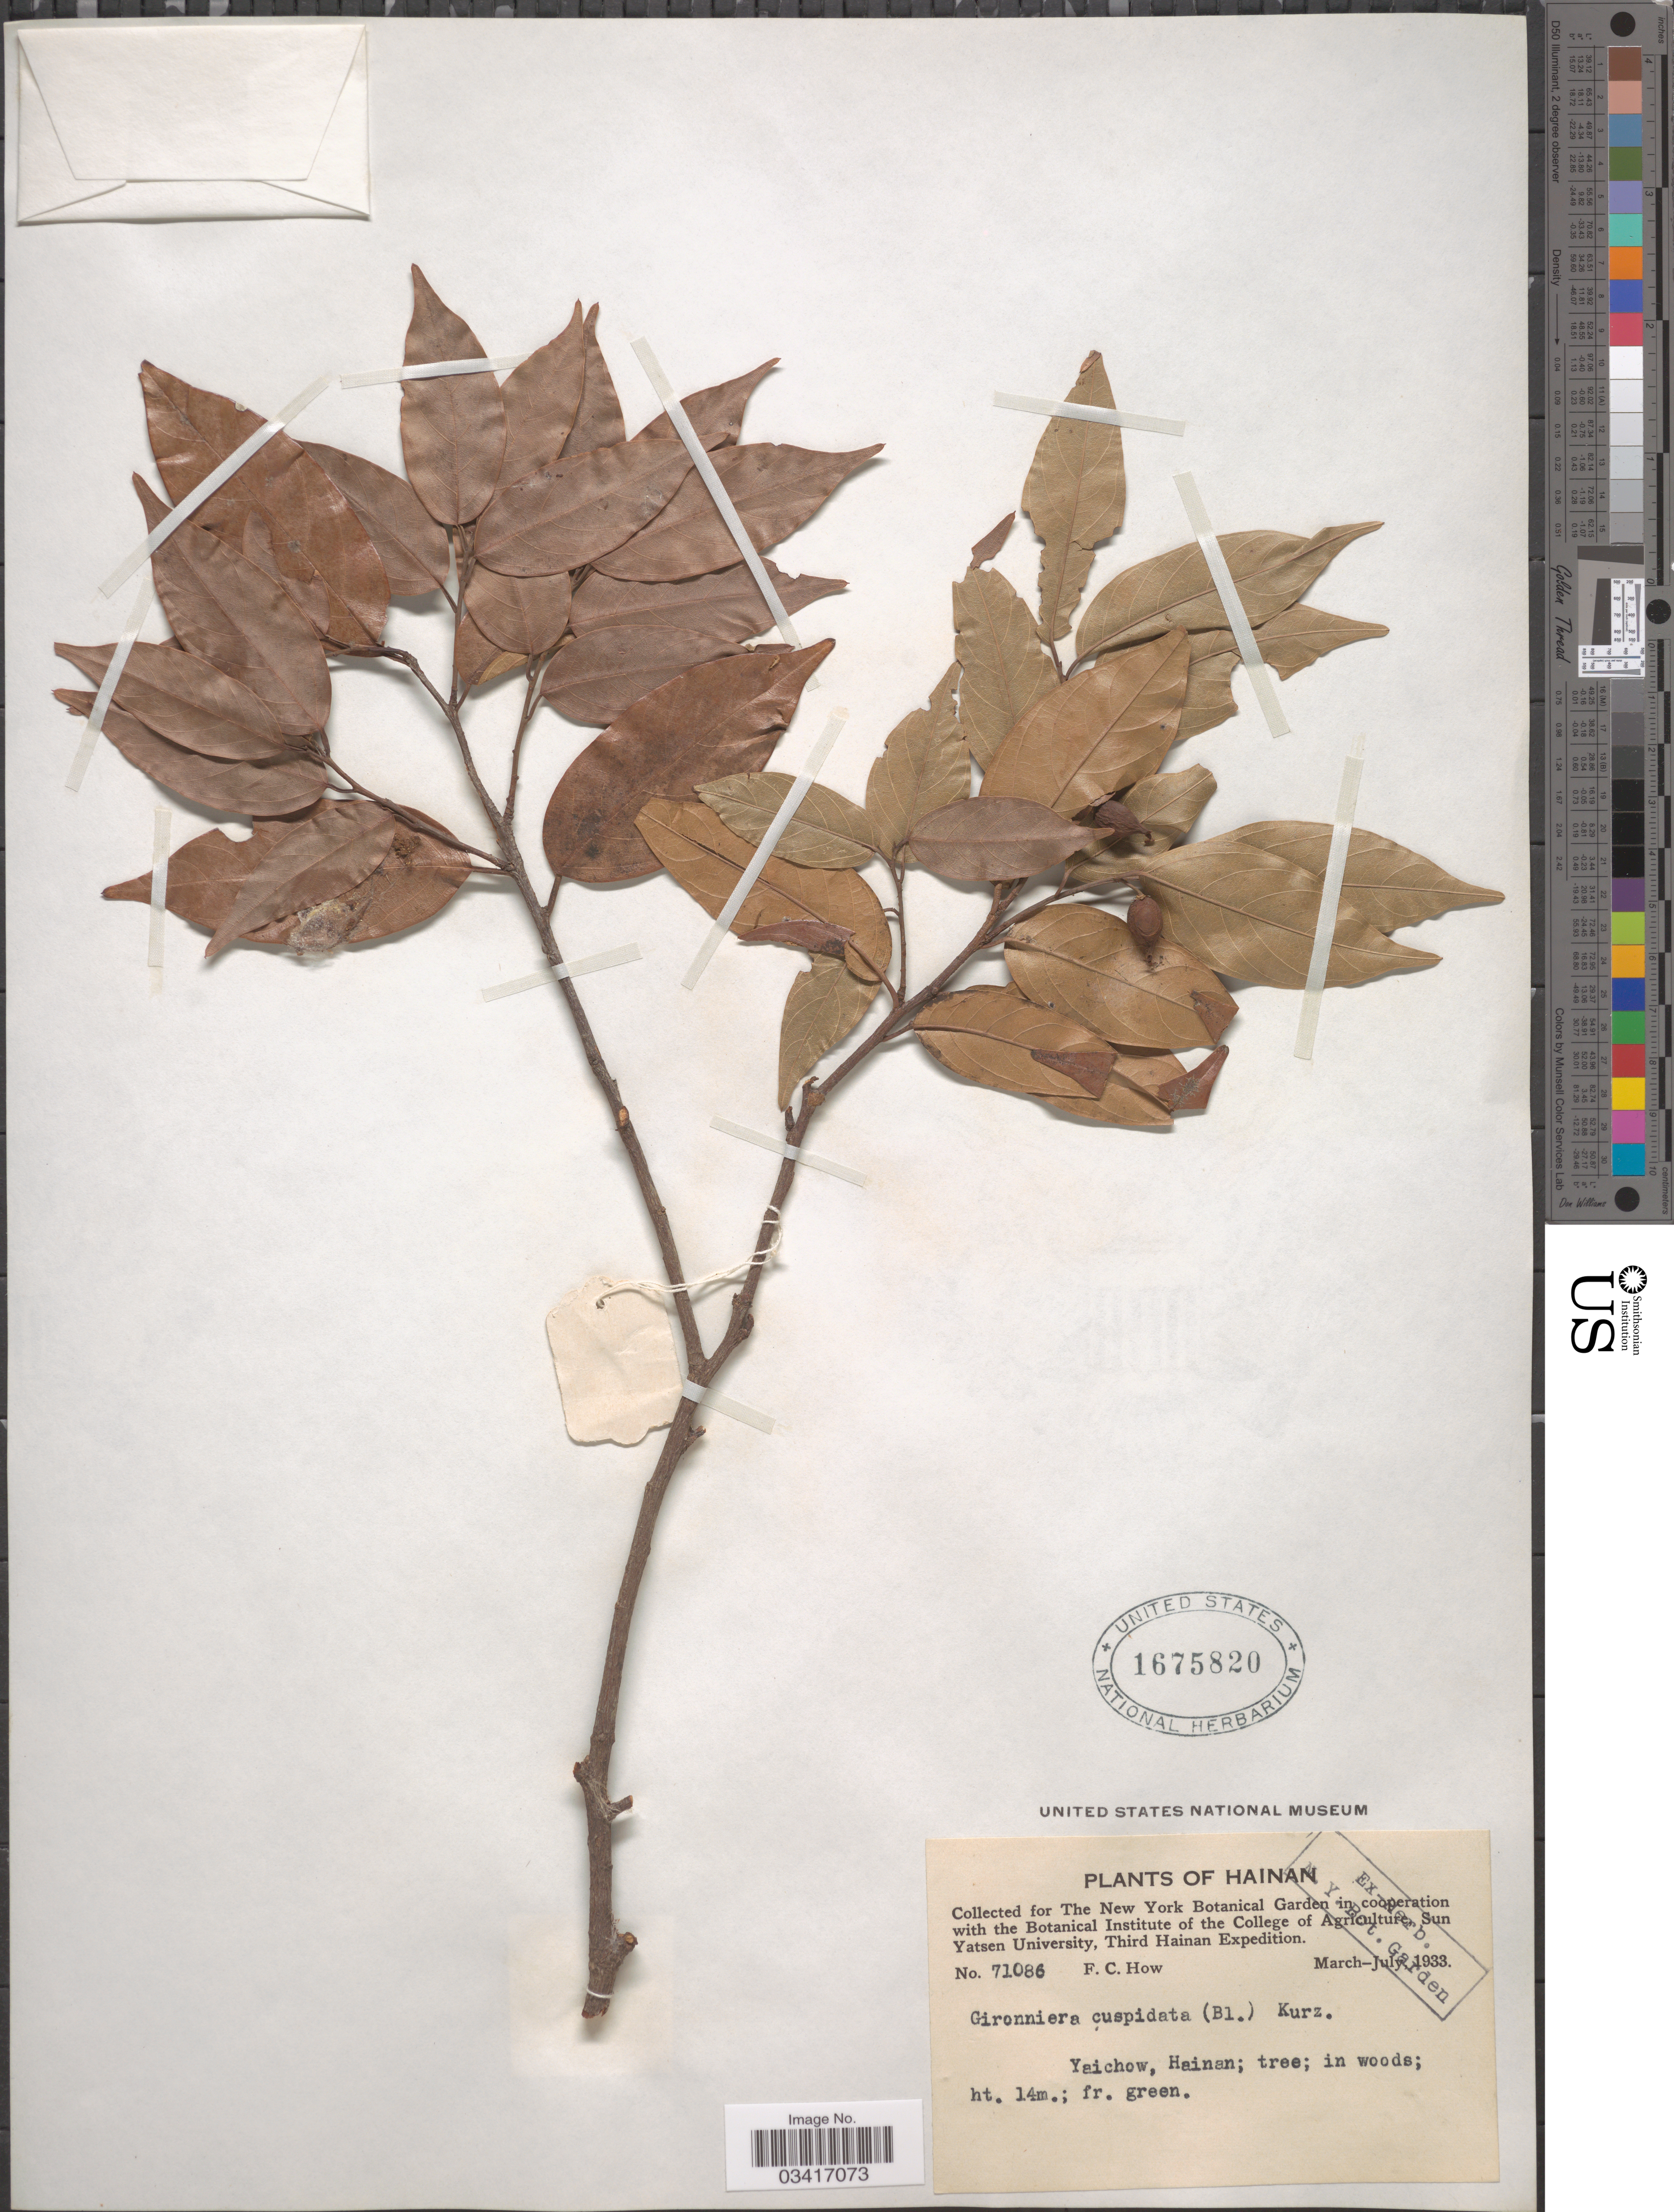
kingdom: Plantae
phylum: Tracheophyta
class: Magnoliopsida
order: Rosales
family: Cannabaceae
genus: Aphananthe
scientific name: Aphananthe cuspidata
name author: (Blume) Planch.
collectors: F. C. How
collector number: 71086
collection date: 1933-03/1933-07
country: China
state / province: Hainan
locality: Yaichow.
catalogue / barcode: US 1675820